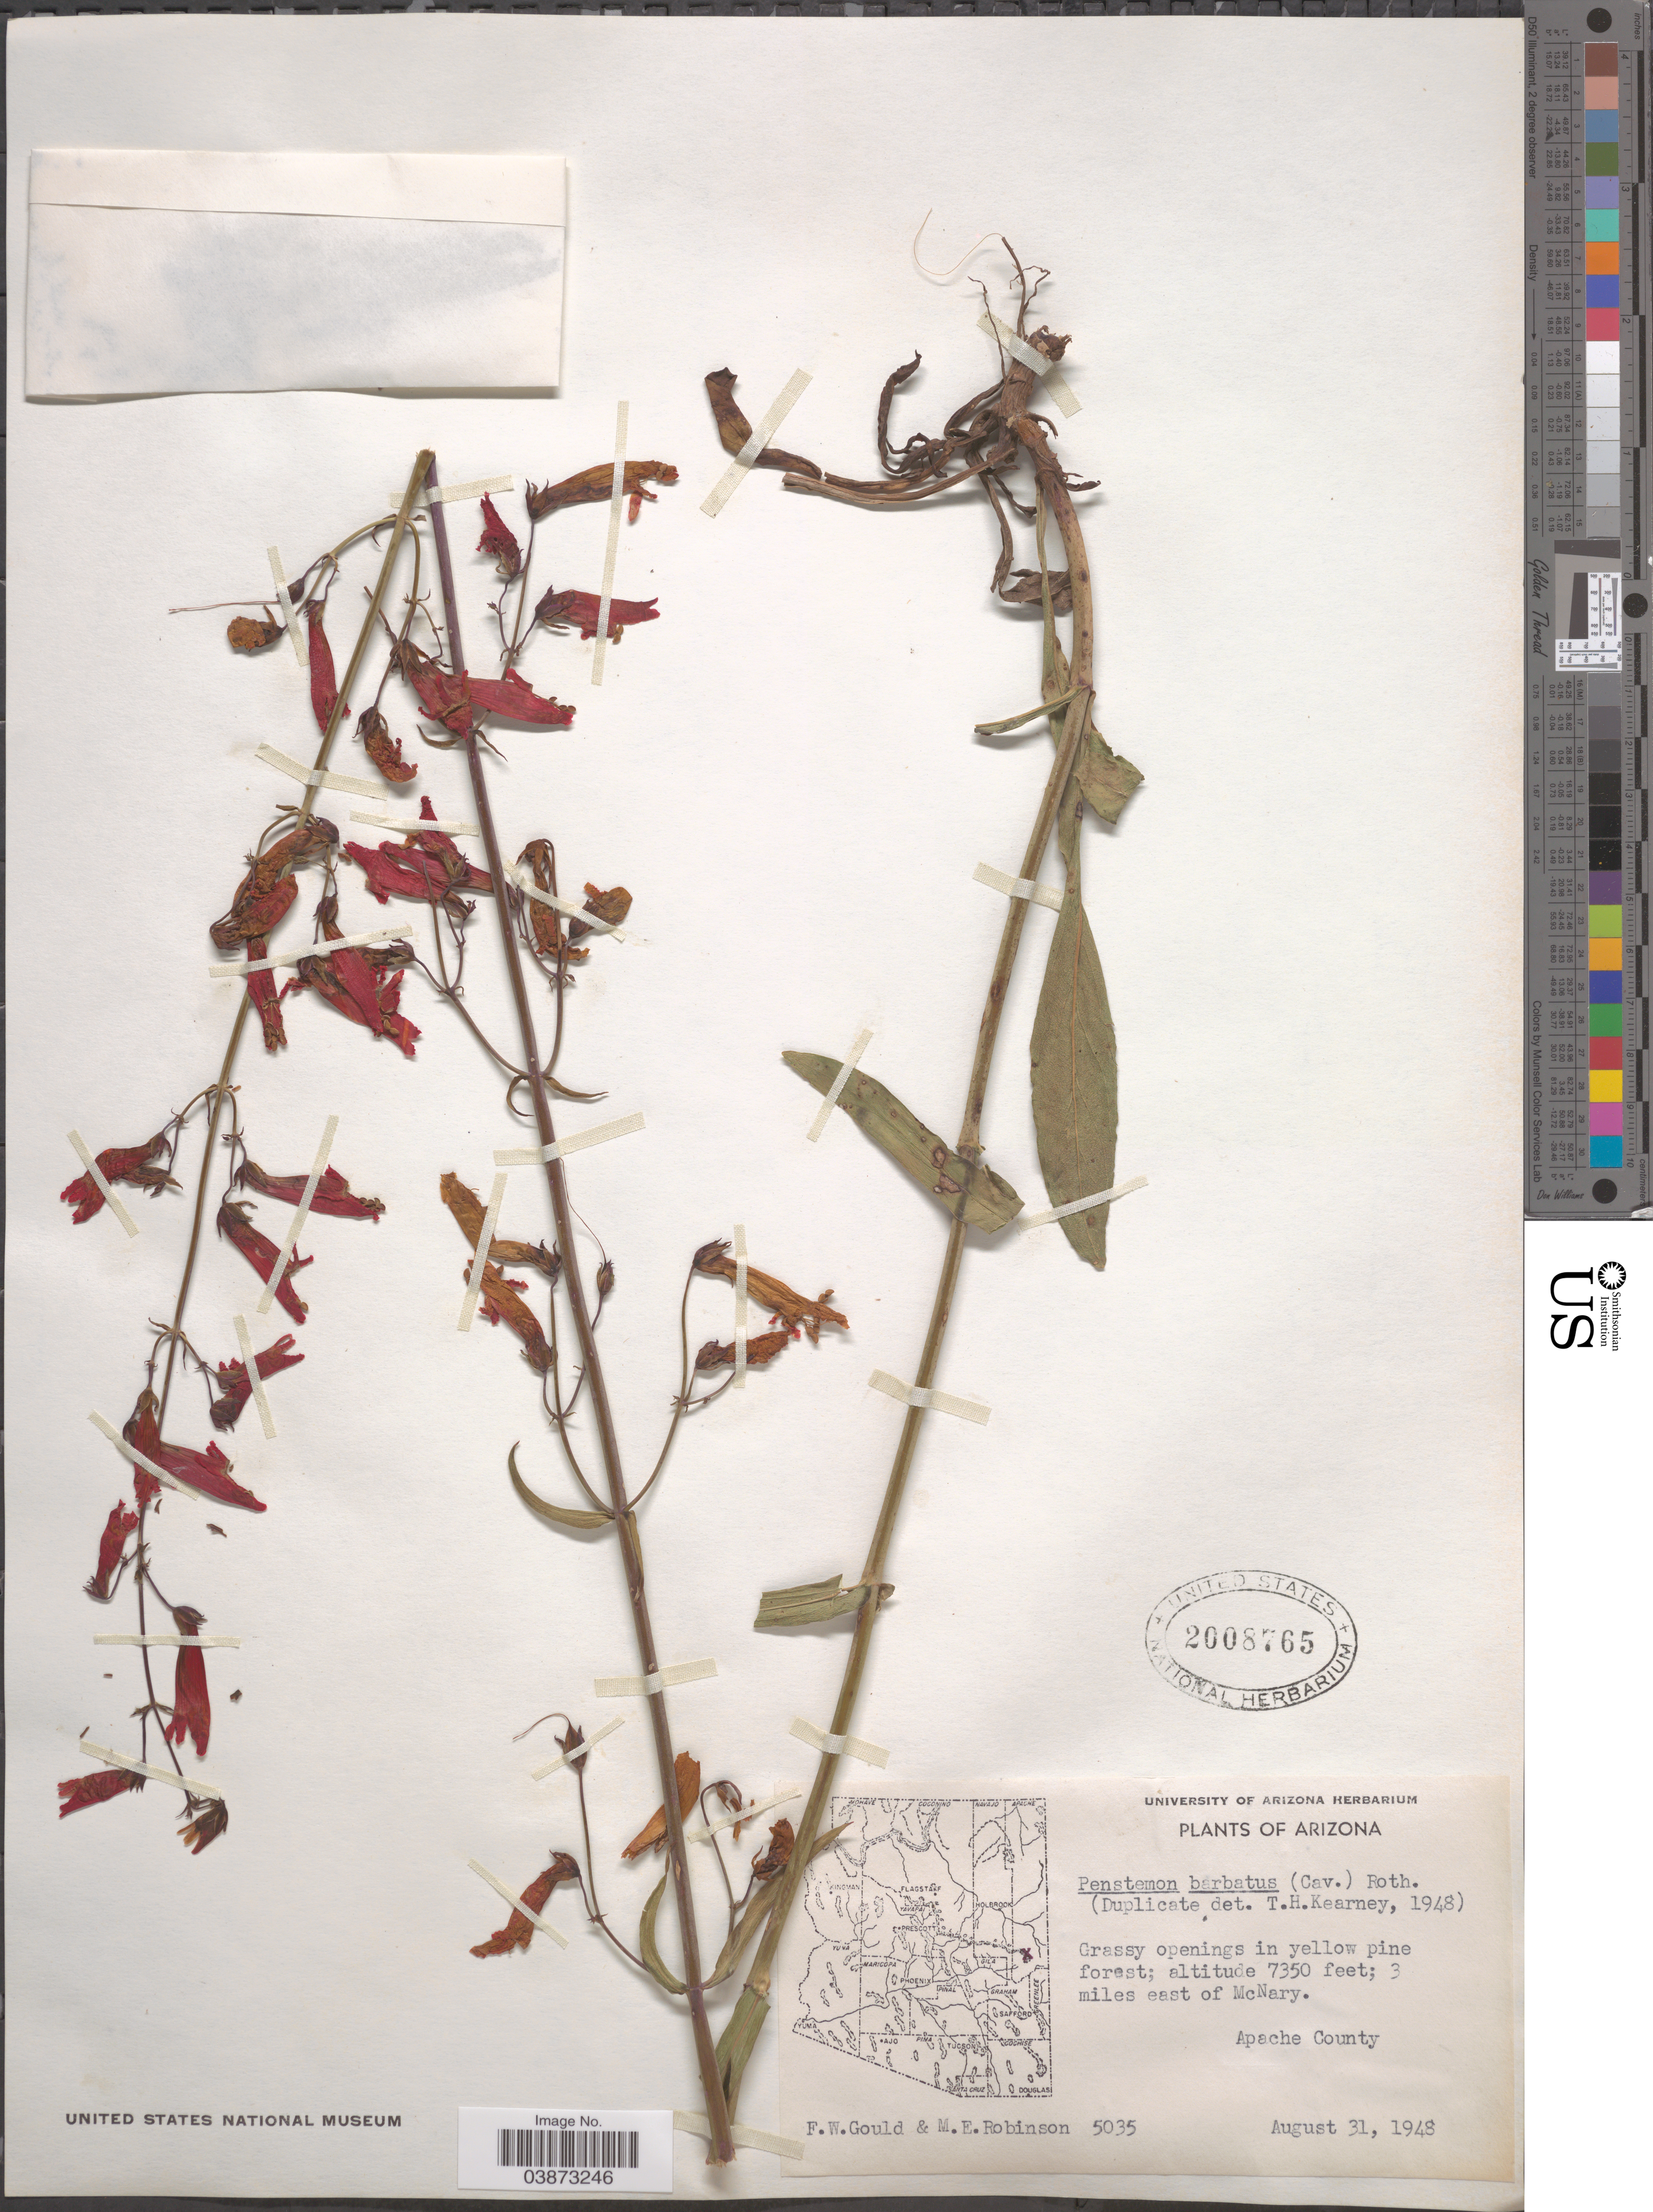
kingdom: Plantae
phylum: Tracheophyta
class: Magnoliopsida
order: Lamiales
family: Plantaginaceae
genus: Penstemon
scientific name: Penstemon barbatus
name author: (Cav.) Roth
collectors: F. W. Gould & M. E. Robinson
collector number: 5035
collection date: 1948-08-31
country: United States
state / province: Arizona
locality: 3 miles east of McNary. Apache County.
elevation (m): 2240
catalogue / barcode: US 2008765